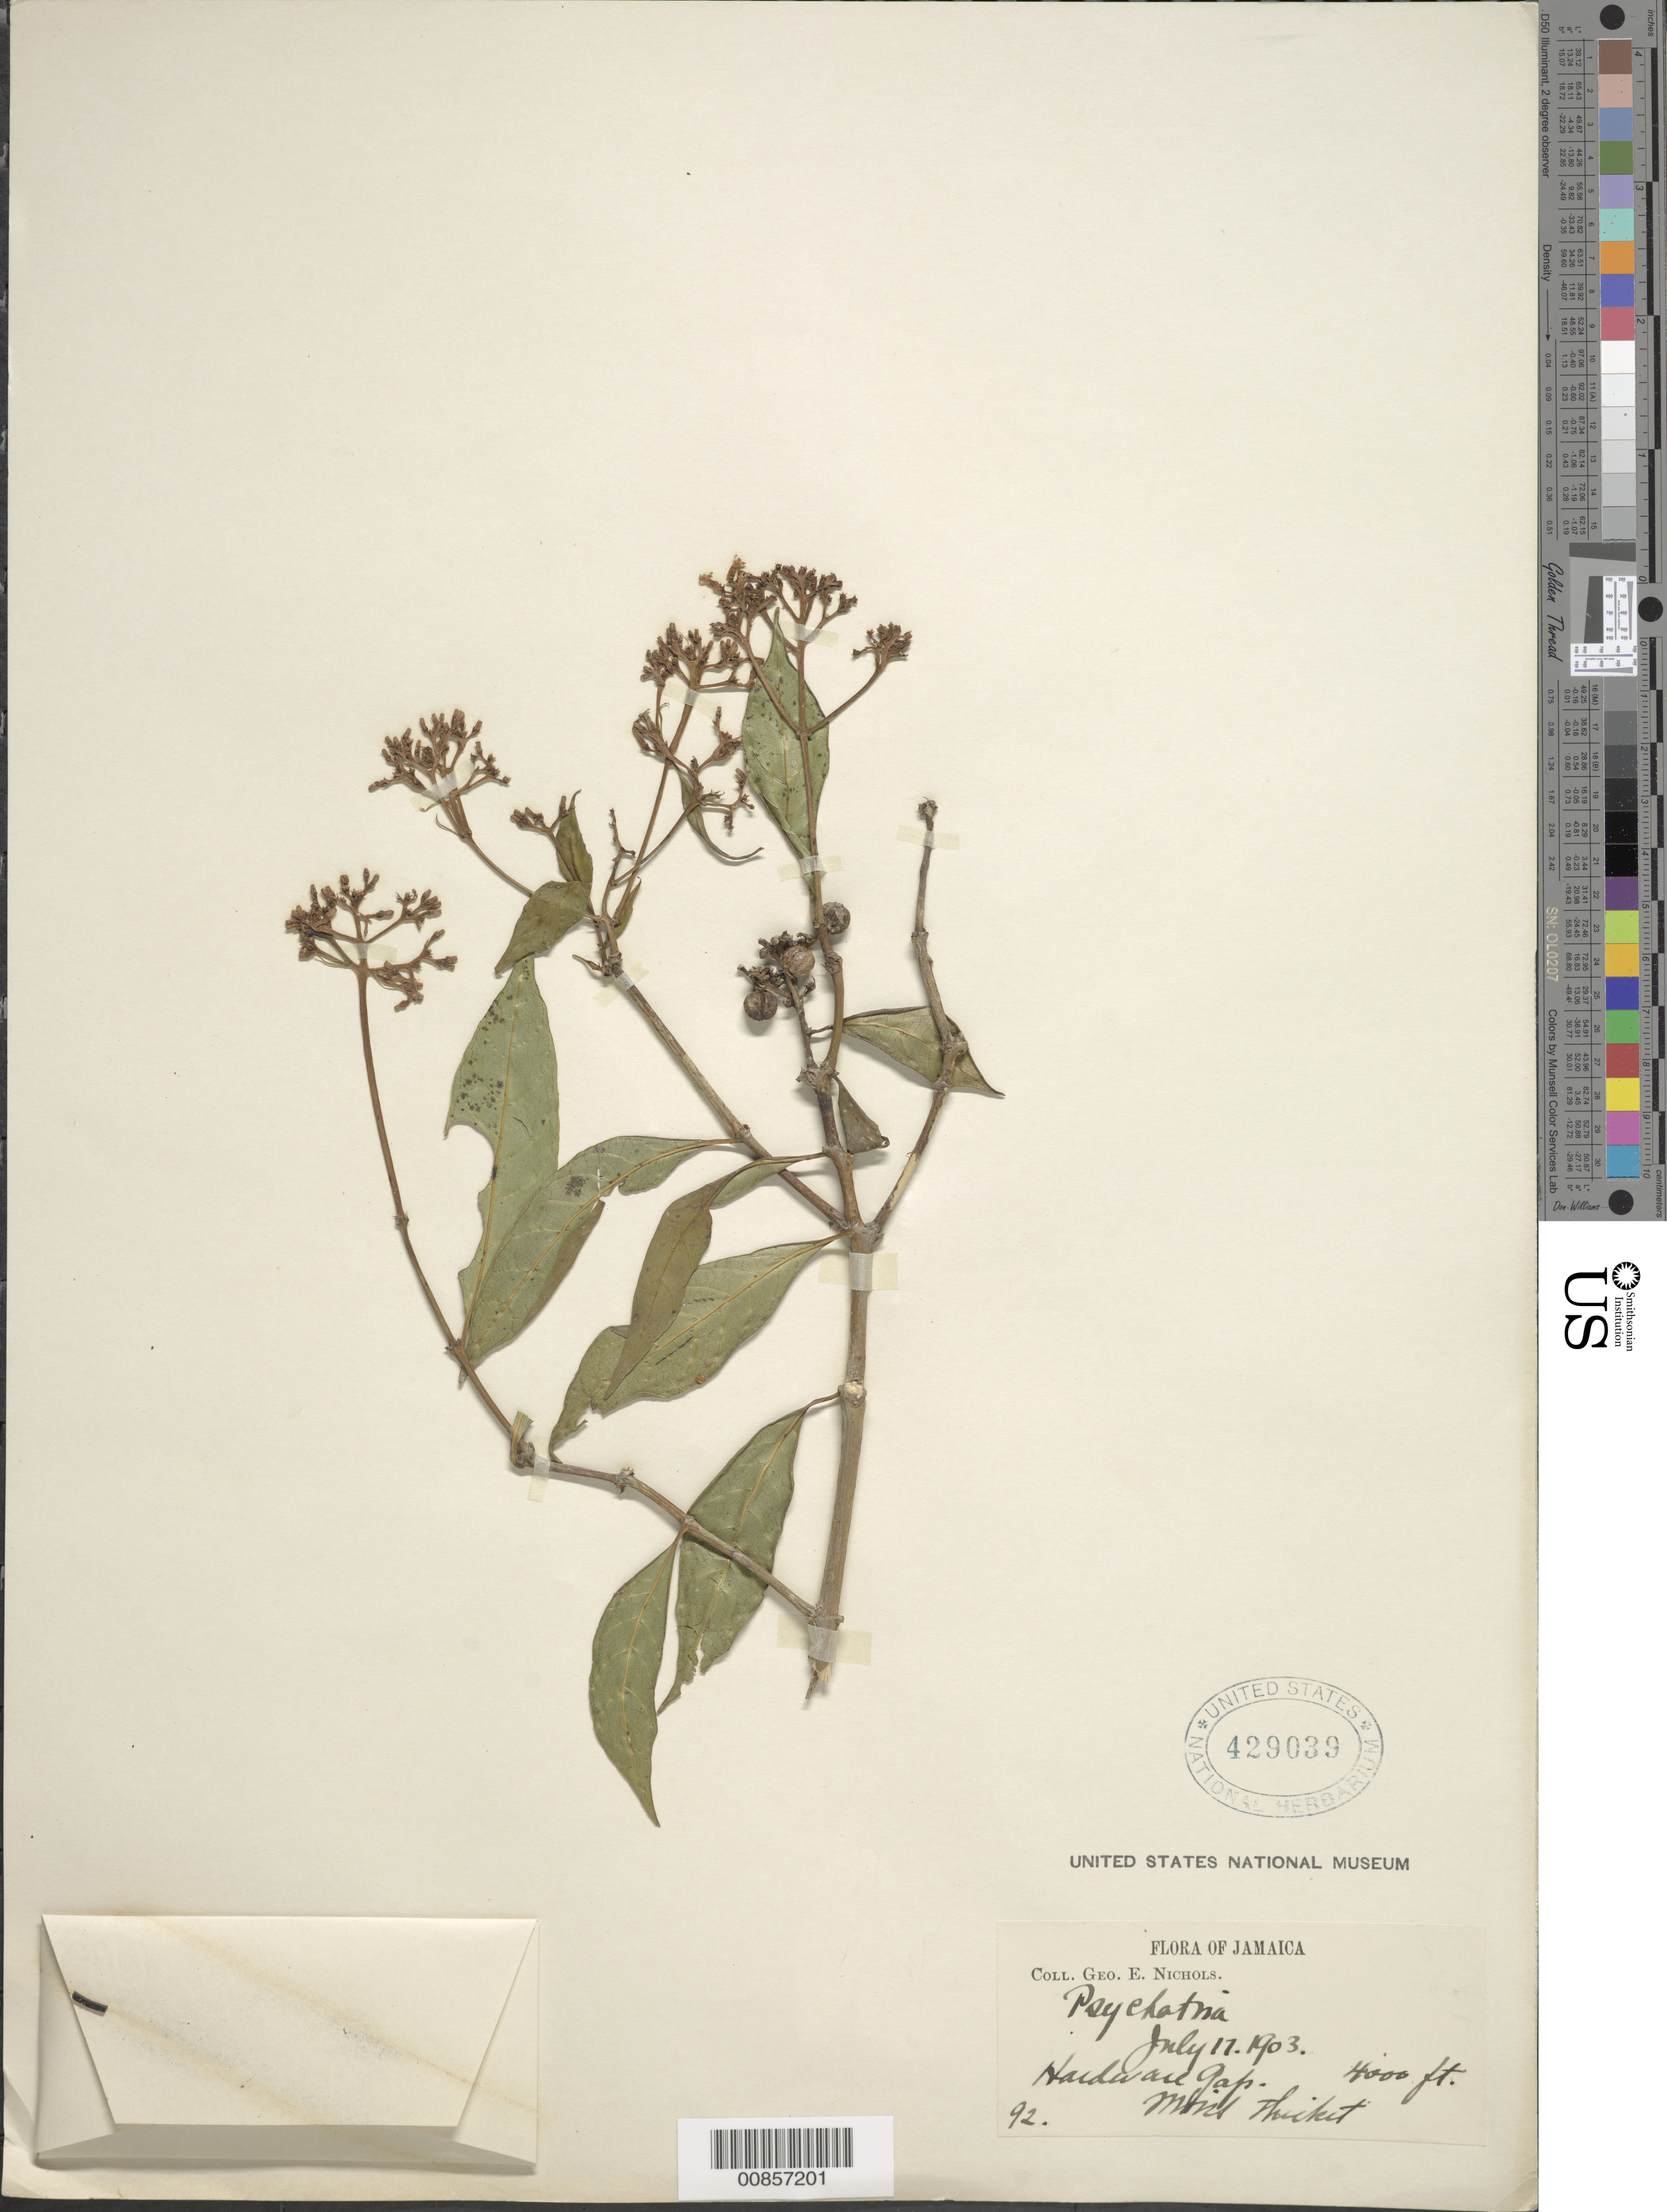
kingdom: Plantae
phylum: Tracheophyta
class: Magnoliopsida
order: Gentianales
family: Rubiaceae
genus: Psychotria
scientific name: Psychotria sp.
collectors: G. E. Nichols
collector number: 92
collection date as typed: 17 Jul 1903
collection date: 1903-07-17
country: Jamaica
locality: Hardware Gap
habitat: Moist thicket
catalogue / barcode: US 429039